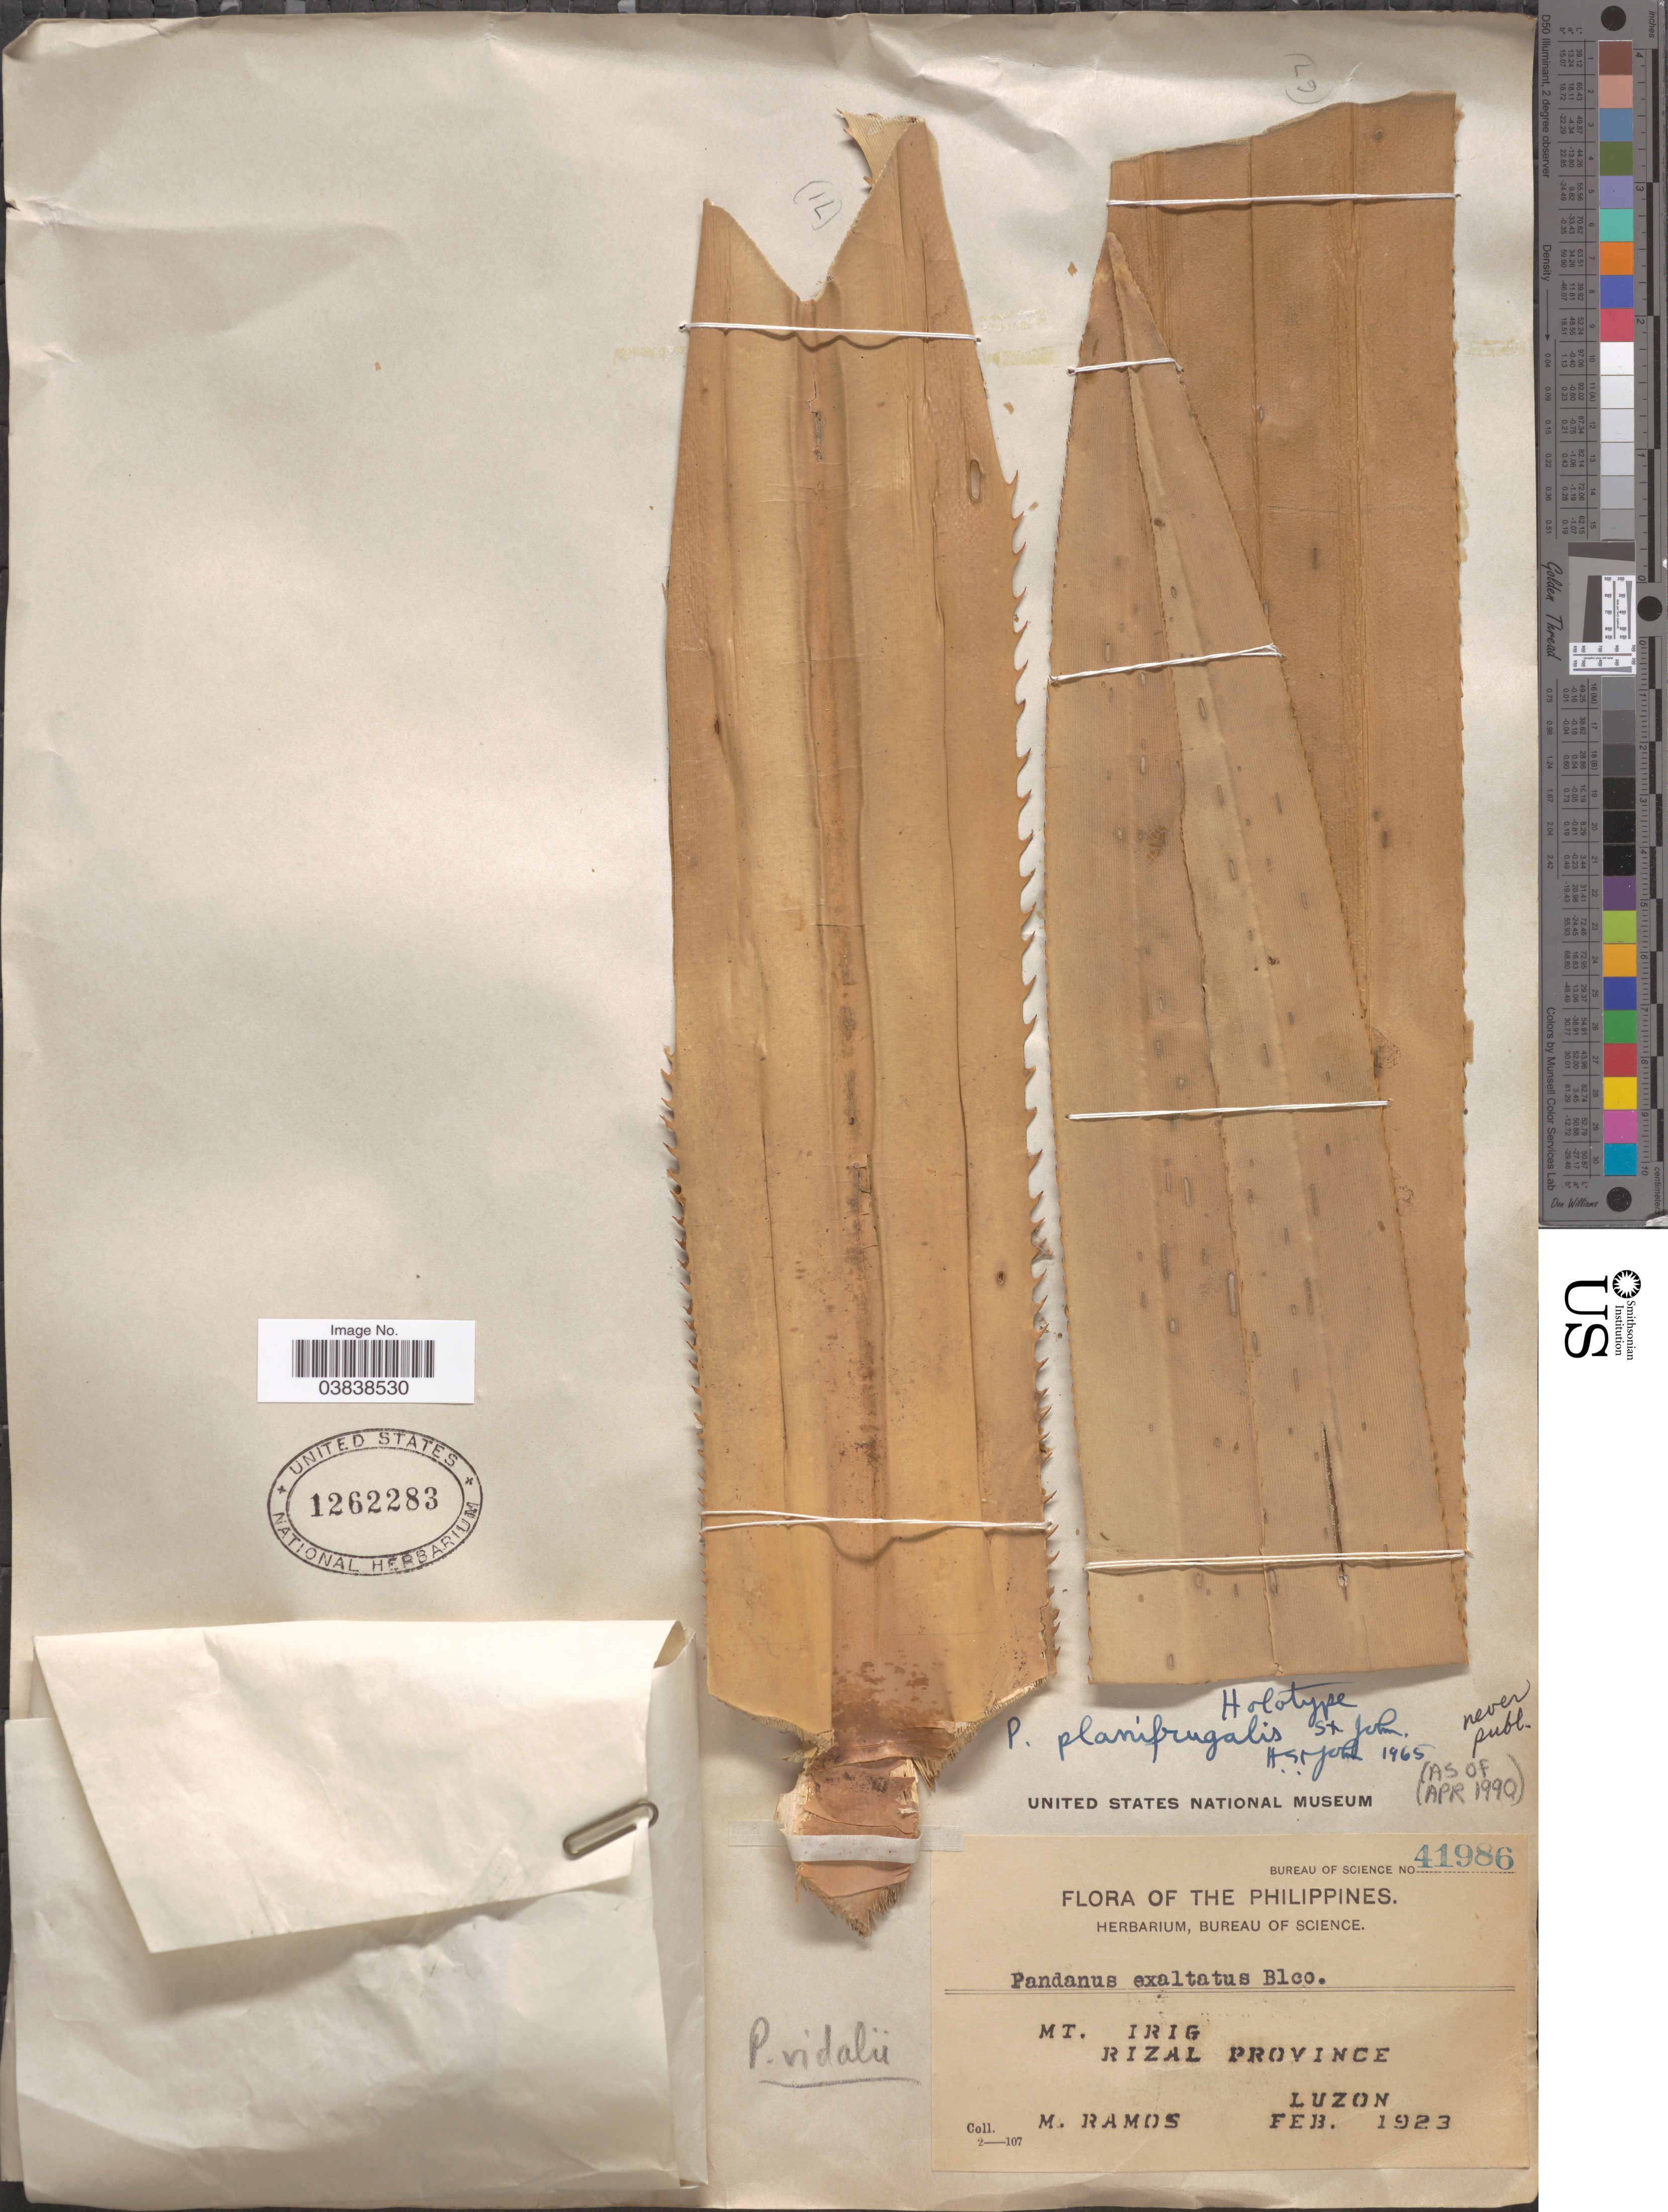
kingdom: Plantae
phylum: Tracheophyta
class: Liliopsida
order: Pandanales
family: Pandanaceae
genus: Pandanus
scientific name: Pandanus exaltatus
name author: Blanco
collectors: M. Ramos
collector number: Bureau of Science 41986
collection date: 1923-02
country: Philippines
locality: Mt. Irig, Rizal Province, Luzon.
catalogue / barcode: US 1262283